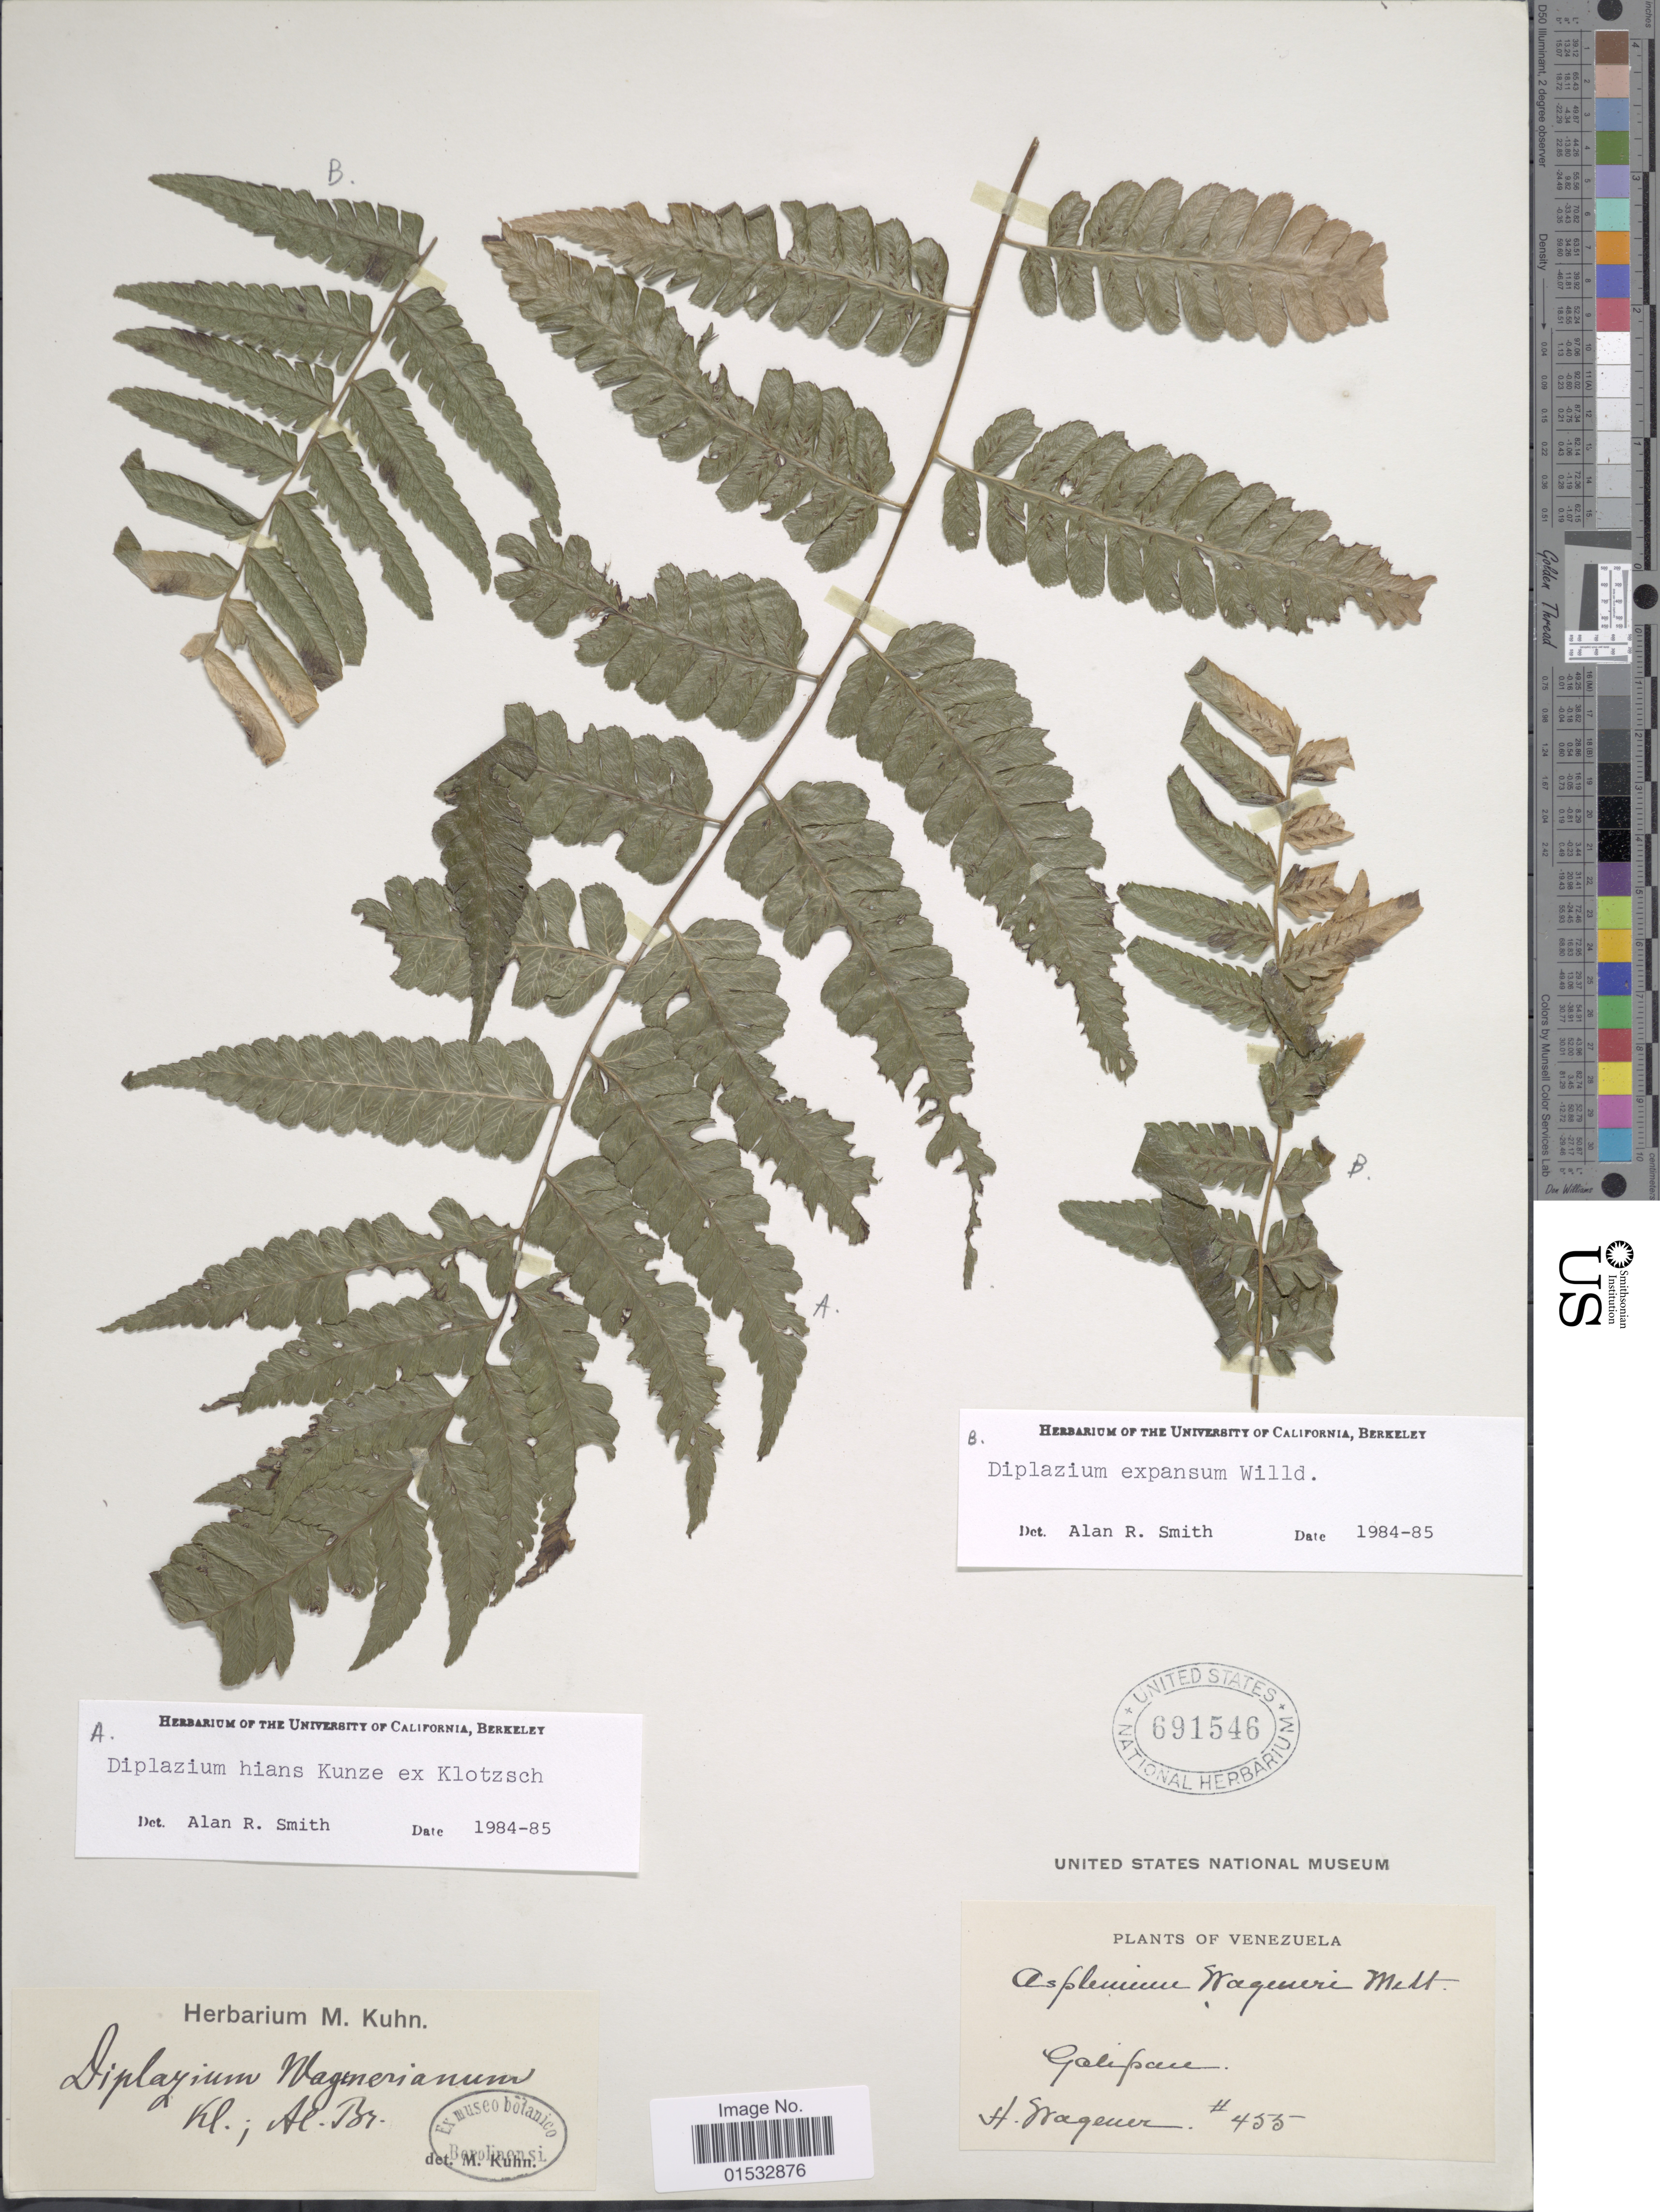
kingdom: Plantae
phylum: Tracheophyta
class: Polypodiopsida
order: Polypodiales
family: Athyriaceae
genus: Diplazium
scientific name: Diplazium hians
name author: Kunze ex Klotzsch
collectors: H. Wagener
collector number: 455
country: Venezuela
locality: Galipan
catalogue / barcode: US 691546